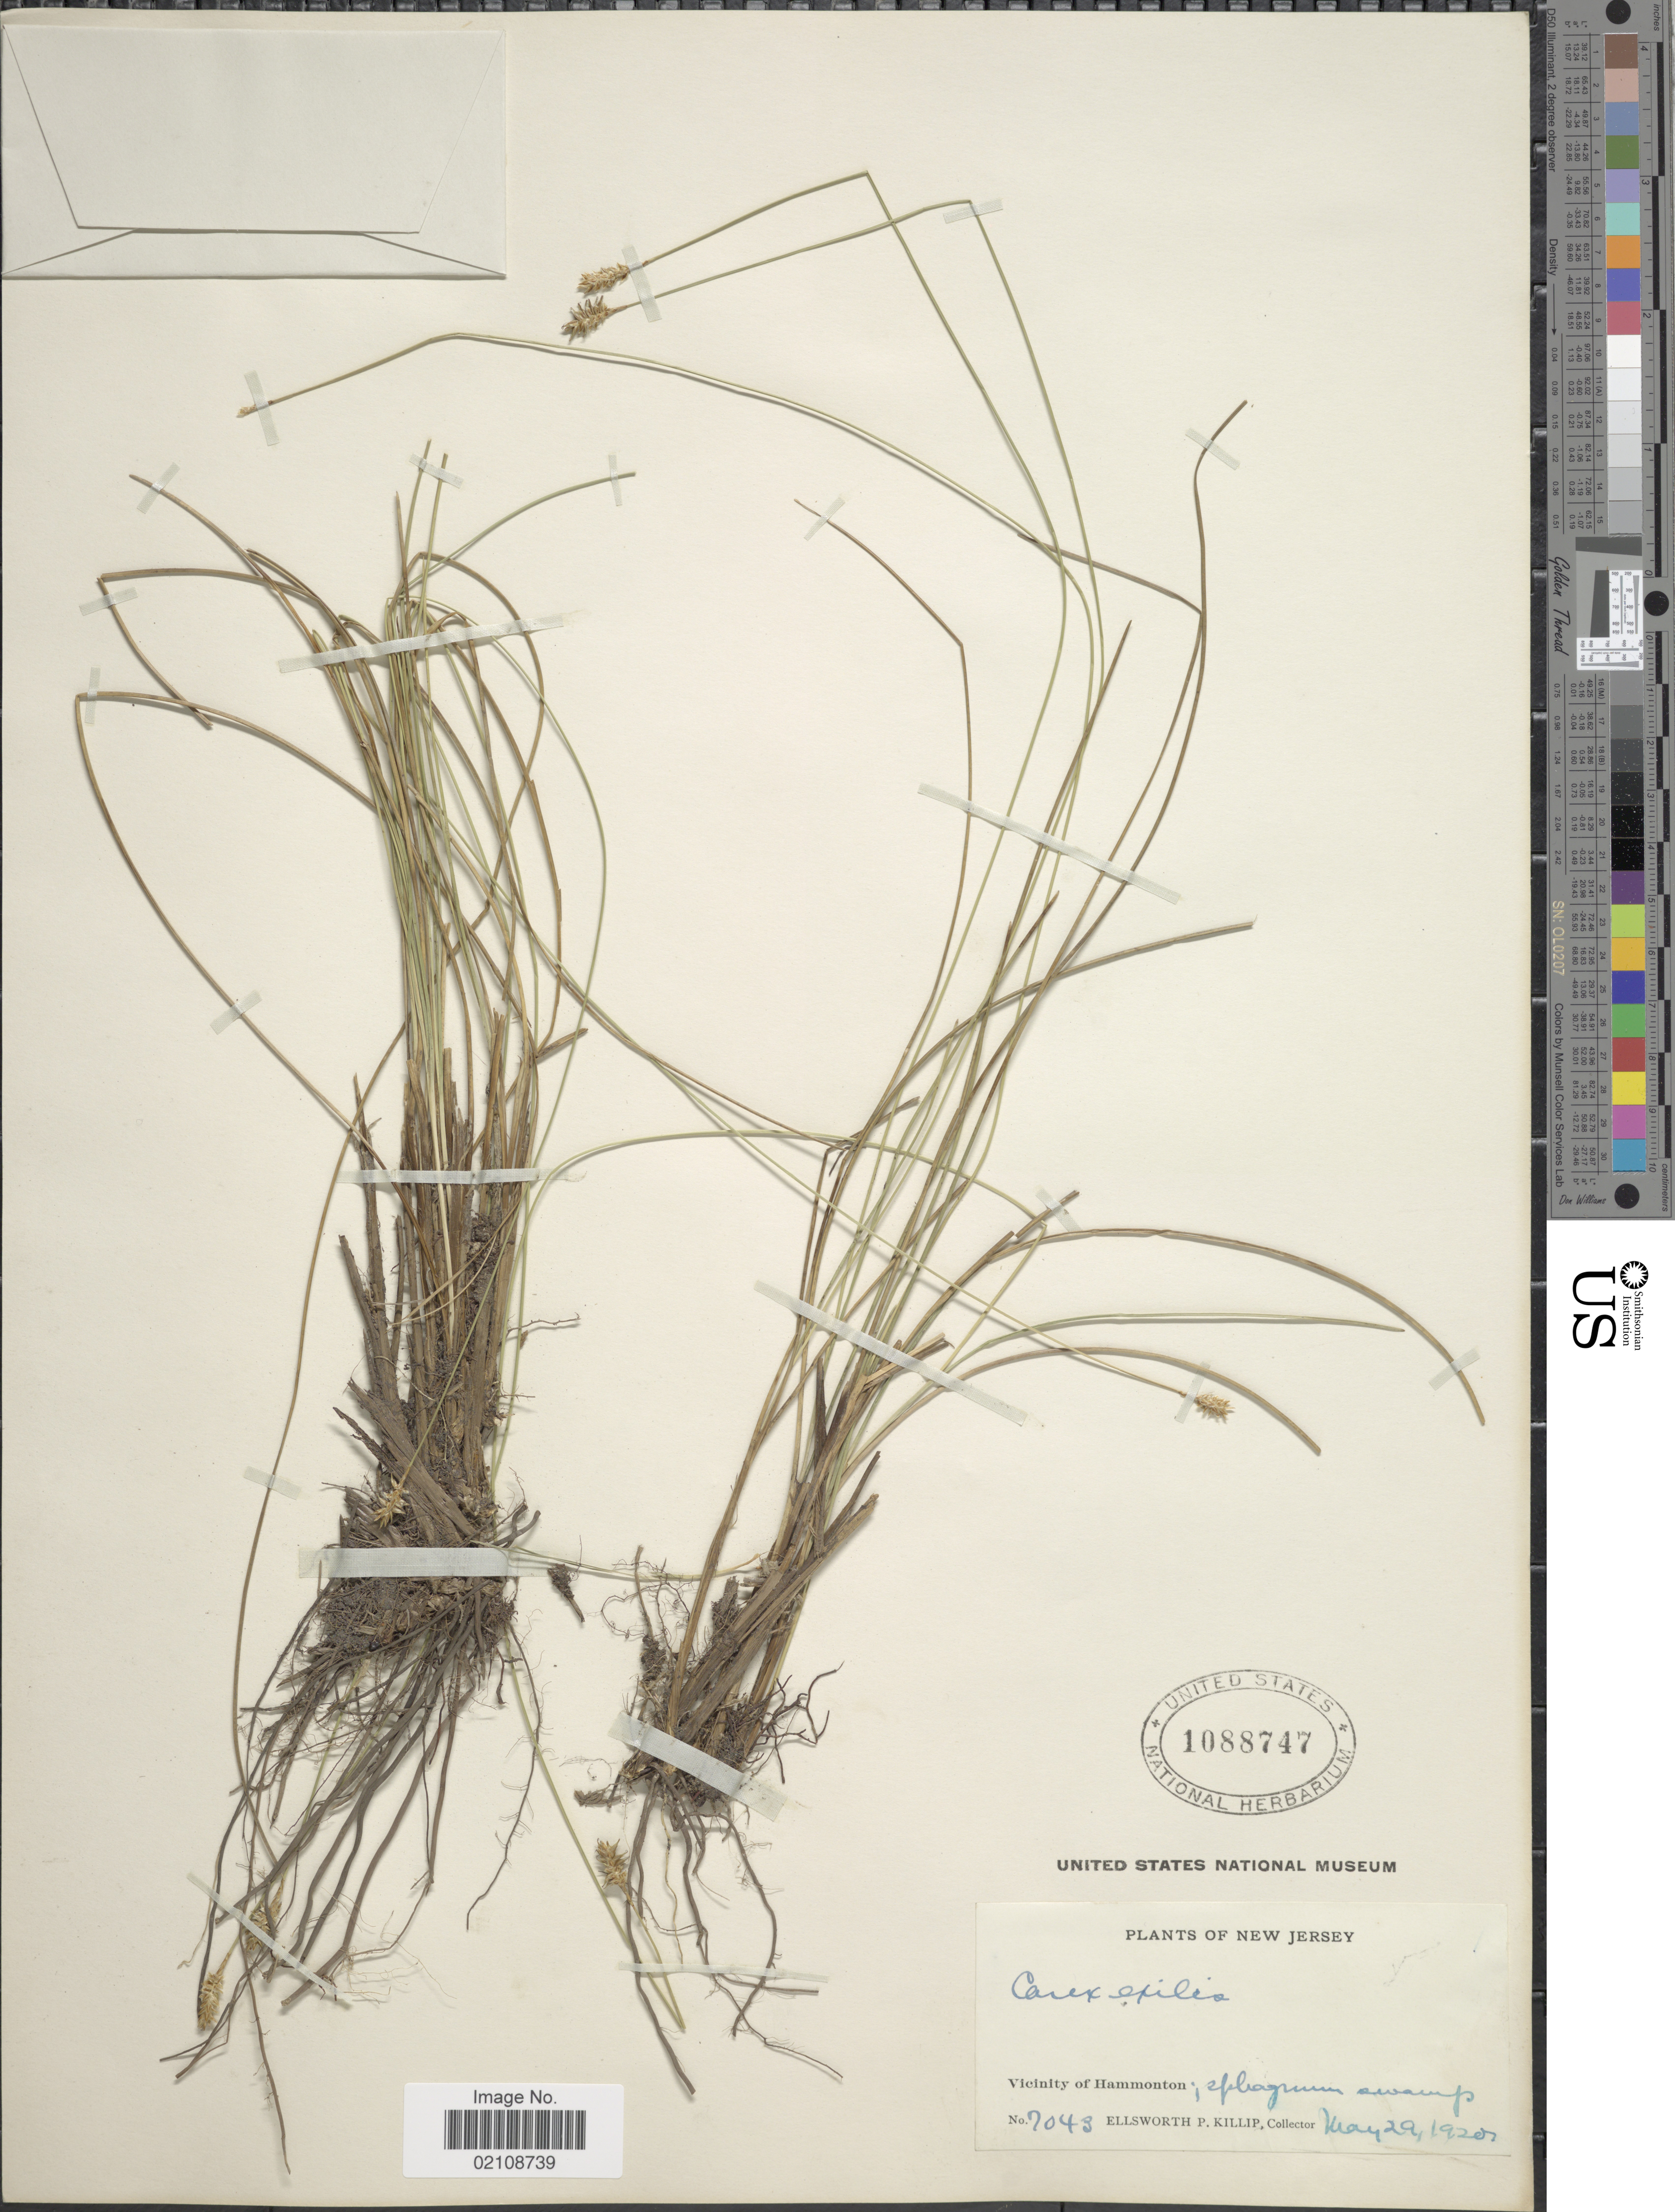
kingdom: Plantae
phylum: Tracheophyta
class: Liliopsida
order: Poales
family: Cyperaceae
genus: Carex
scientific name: Carex exilis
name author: Dewey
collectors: E. P. Killip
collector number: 7043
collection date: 1920-05-29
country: United States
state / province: New Jersey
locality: Vicinity of Hammonton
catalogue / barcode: US 1088747